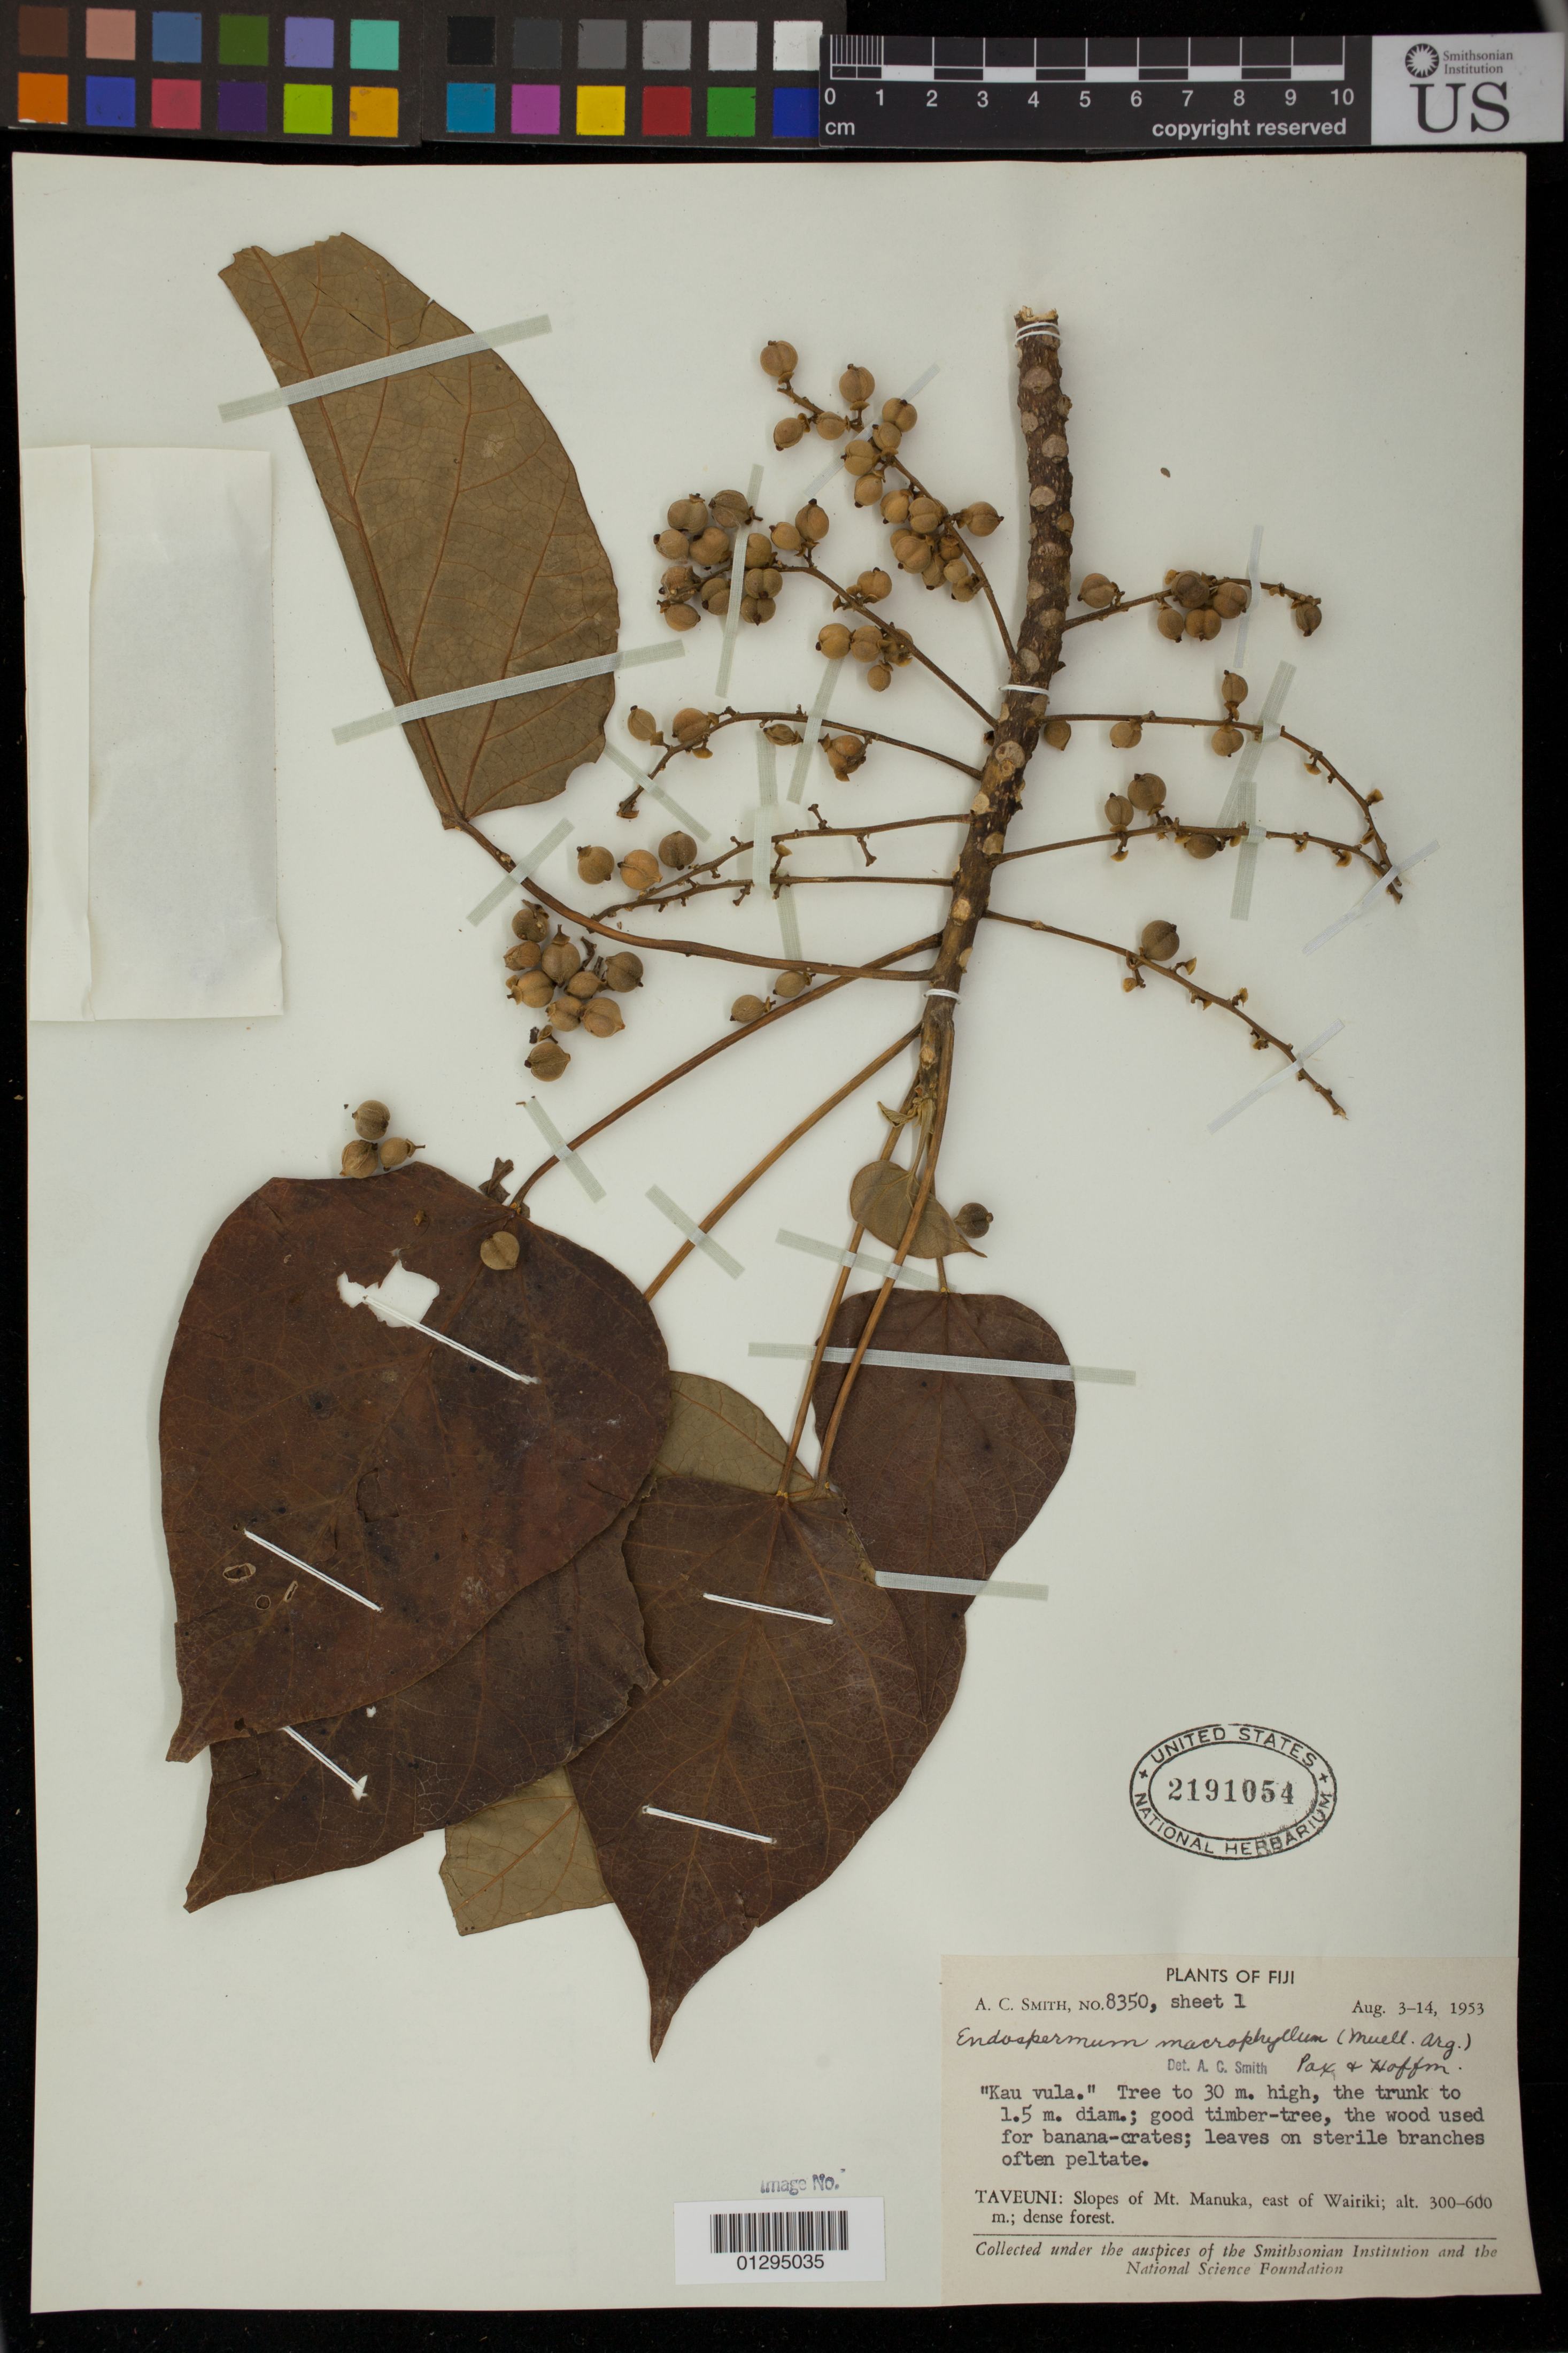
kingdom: Plantae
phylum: Tracheophyta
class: Magnoliopsida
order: Malpighiales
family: Euphorbiaceae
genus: Endospermum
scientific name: Endospermum macrophyllum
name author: (Müll. Arg.) Pax & Hoffm.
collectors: A. C. Smith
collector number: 8350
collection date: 1953-08-03/1953-08-14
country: Fiji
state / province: Northern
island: Taveuni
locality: Taveuni: Slopes of Mt. Manuka, east of Wairiki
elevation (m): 300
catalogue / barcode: US 2191054